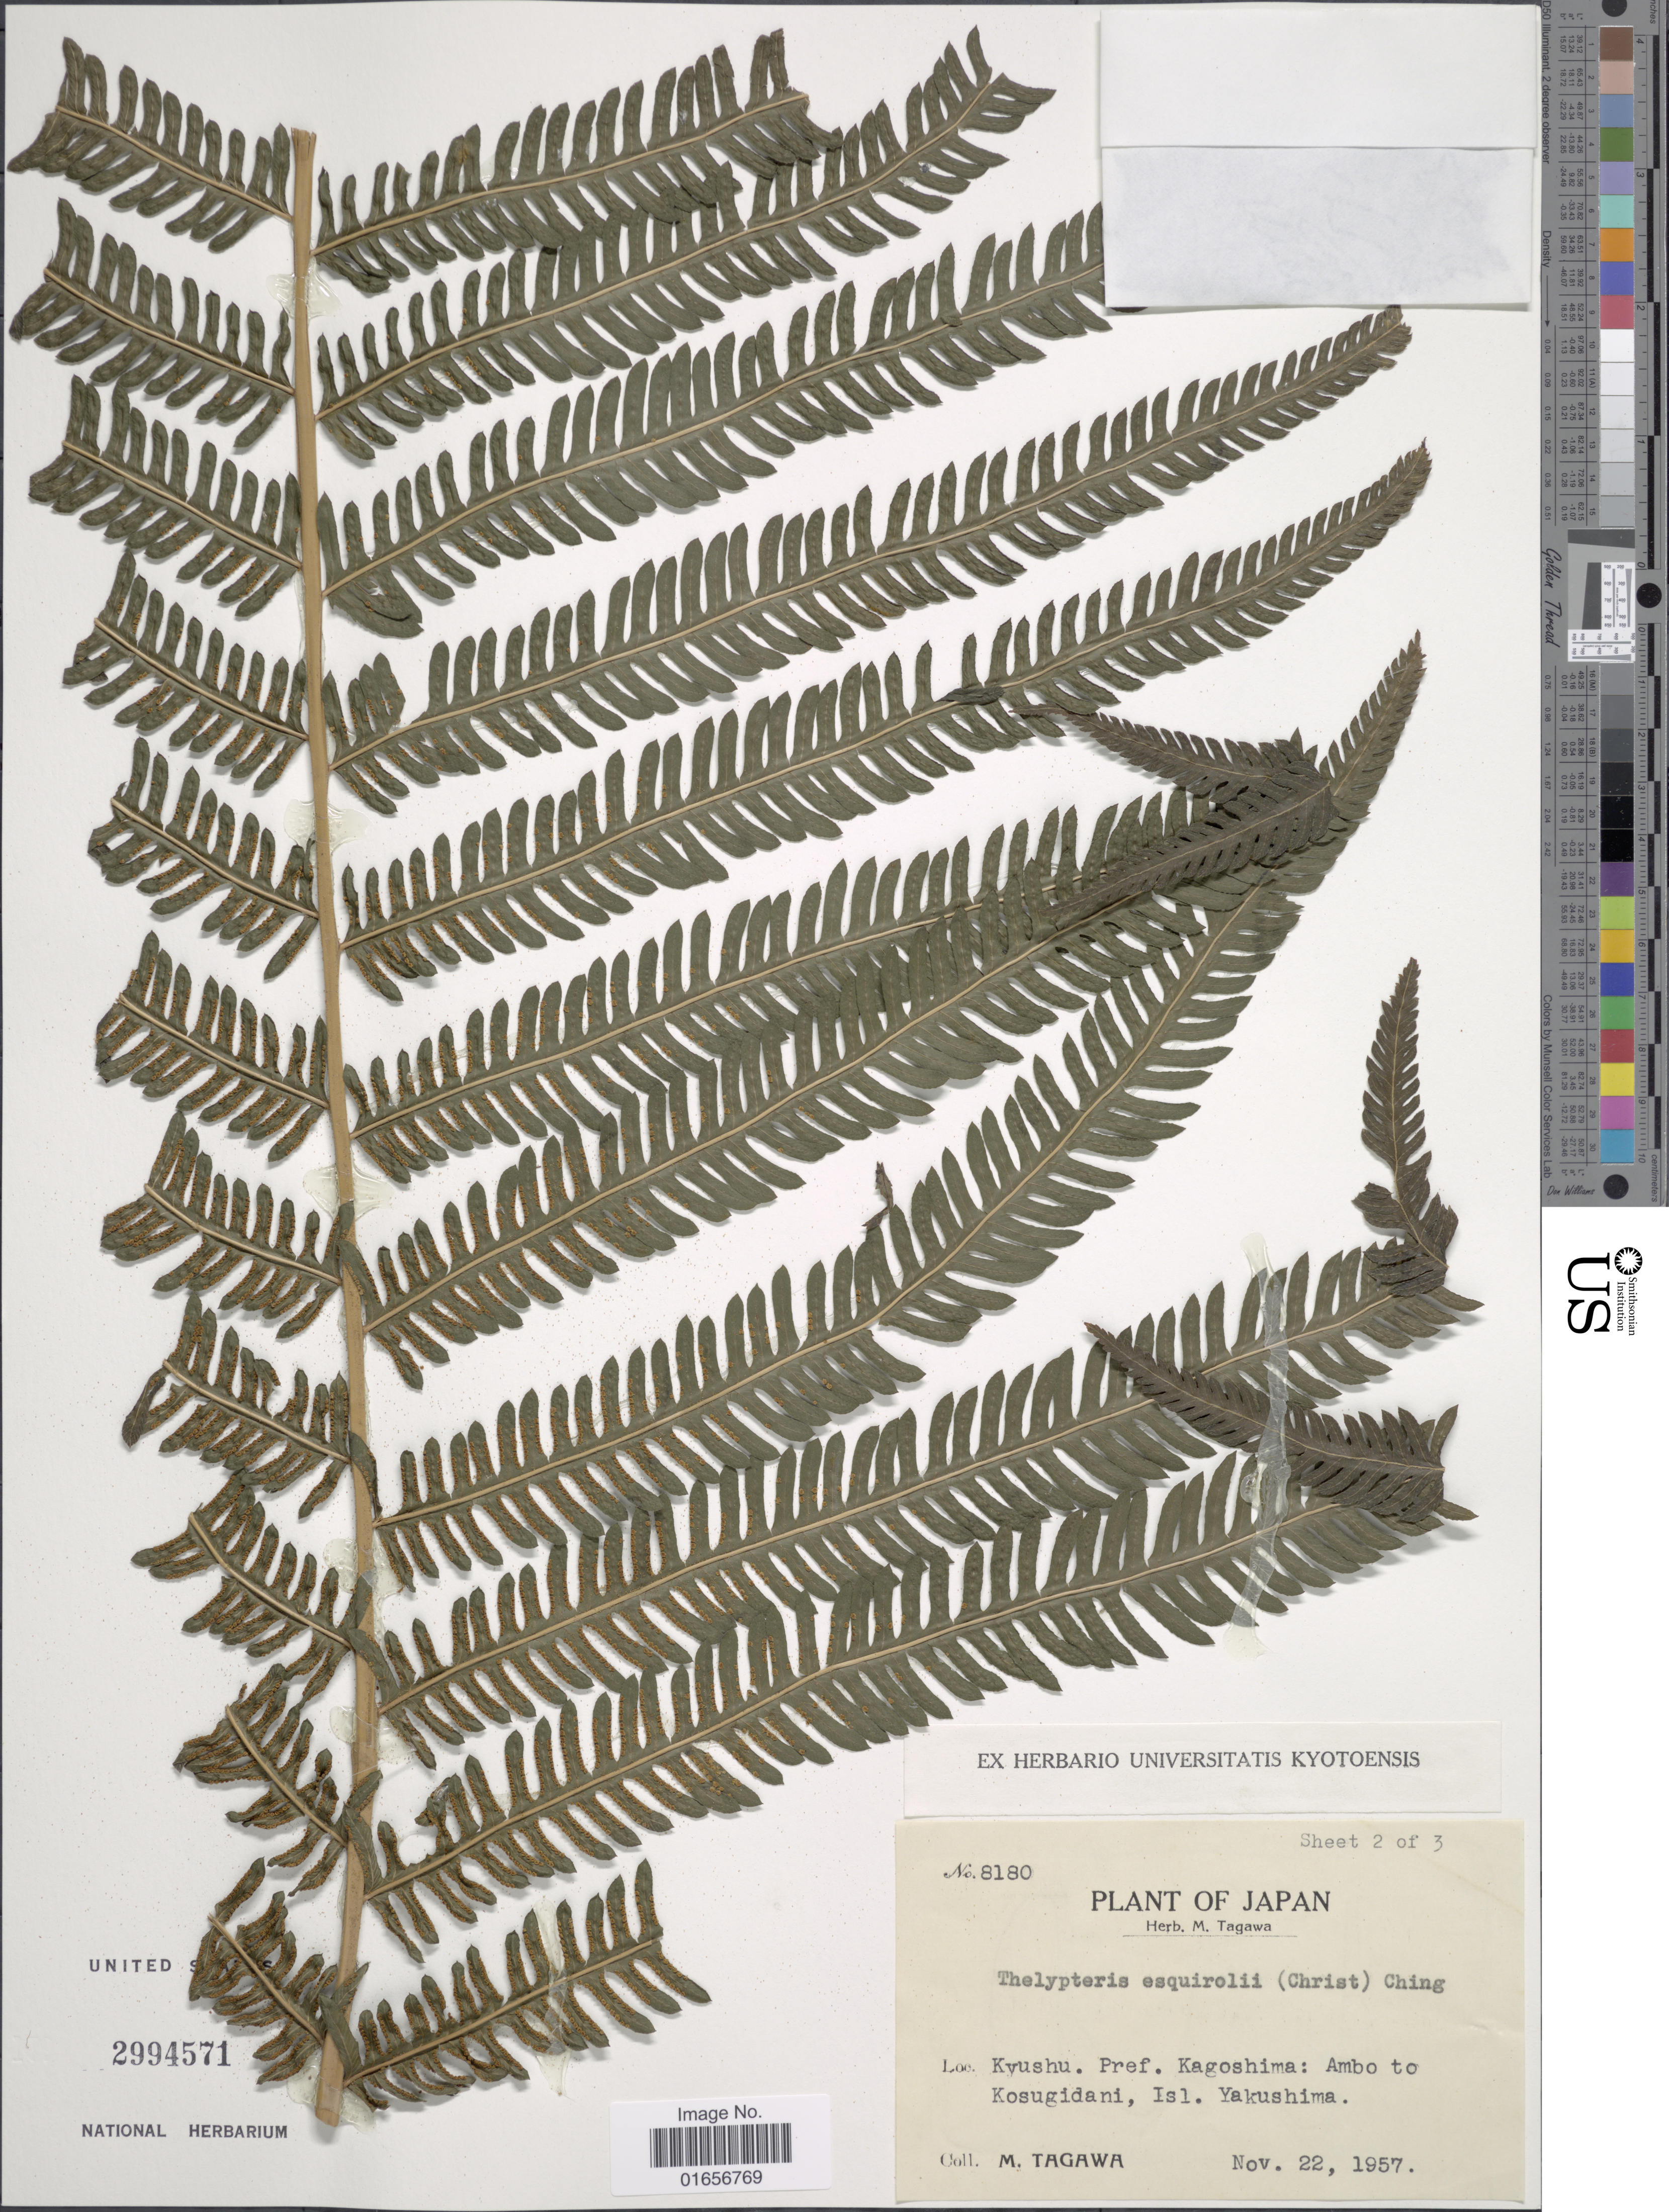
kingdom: Plantae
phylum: Tracheophyta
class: Polypodiopsida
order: Polypodiales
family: Thelypteridaceae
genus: Pseudocyclosorus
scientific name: Pseudocyclosorus esquirolii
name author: (Christ) Ching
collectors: M. Tagawa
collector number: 8180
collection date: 1957-11-22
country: Japan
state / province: Kagosima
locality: Kyushu: Ambo to Kosugidani, Isl. Yakushima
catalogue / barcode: US 24994571